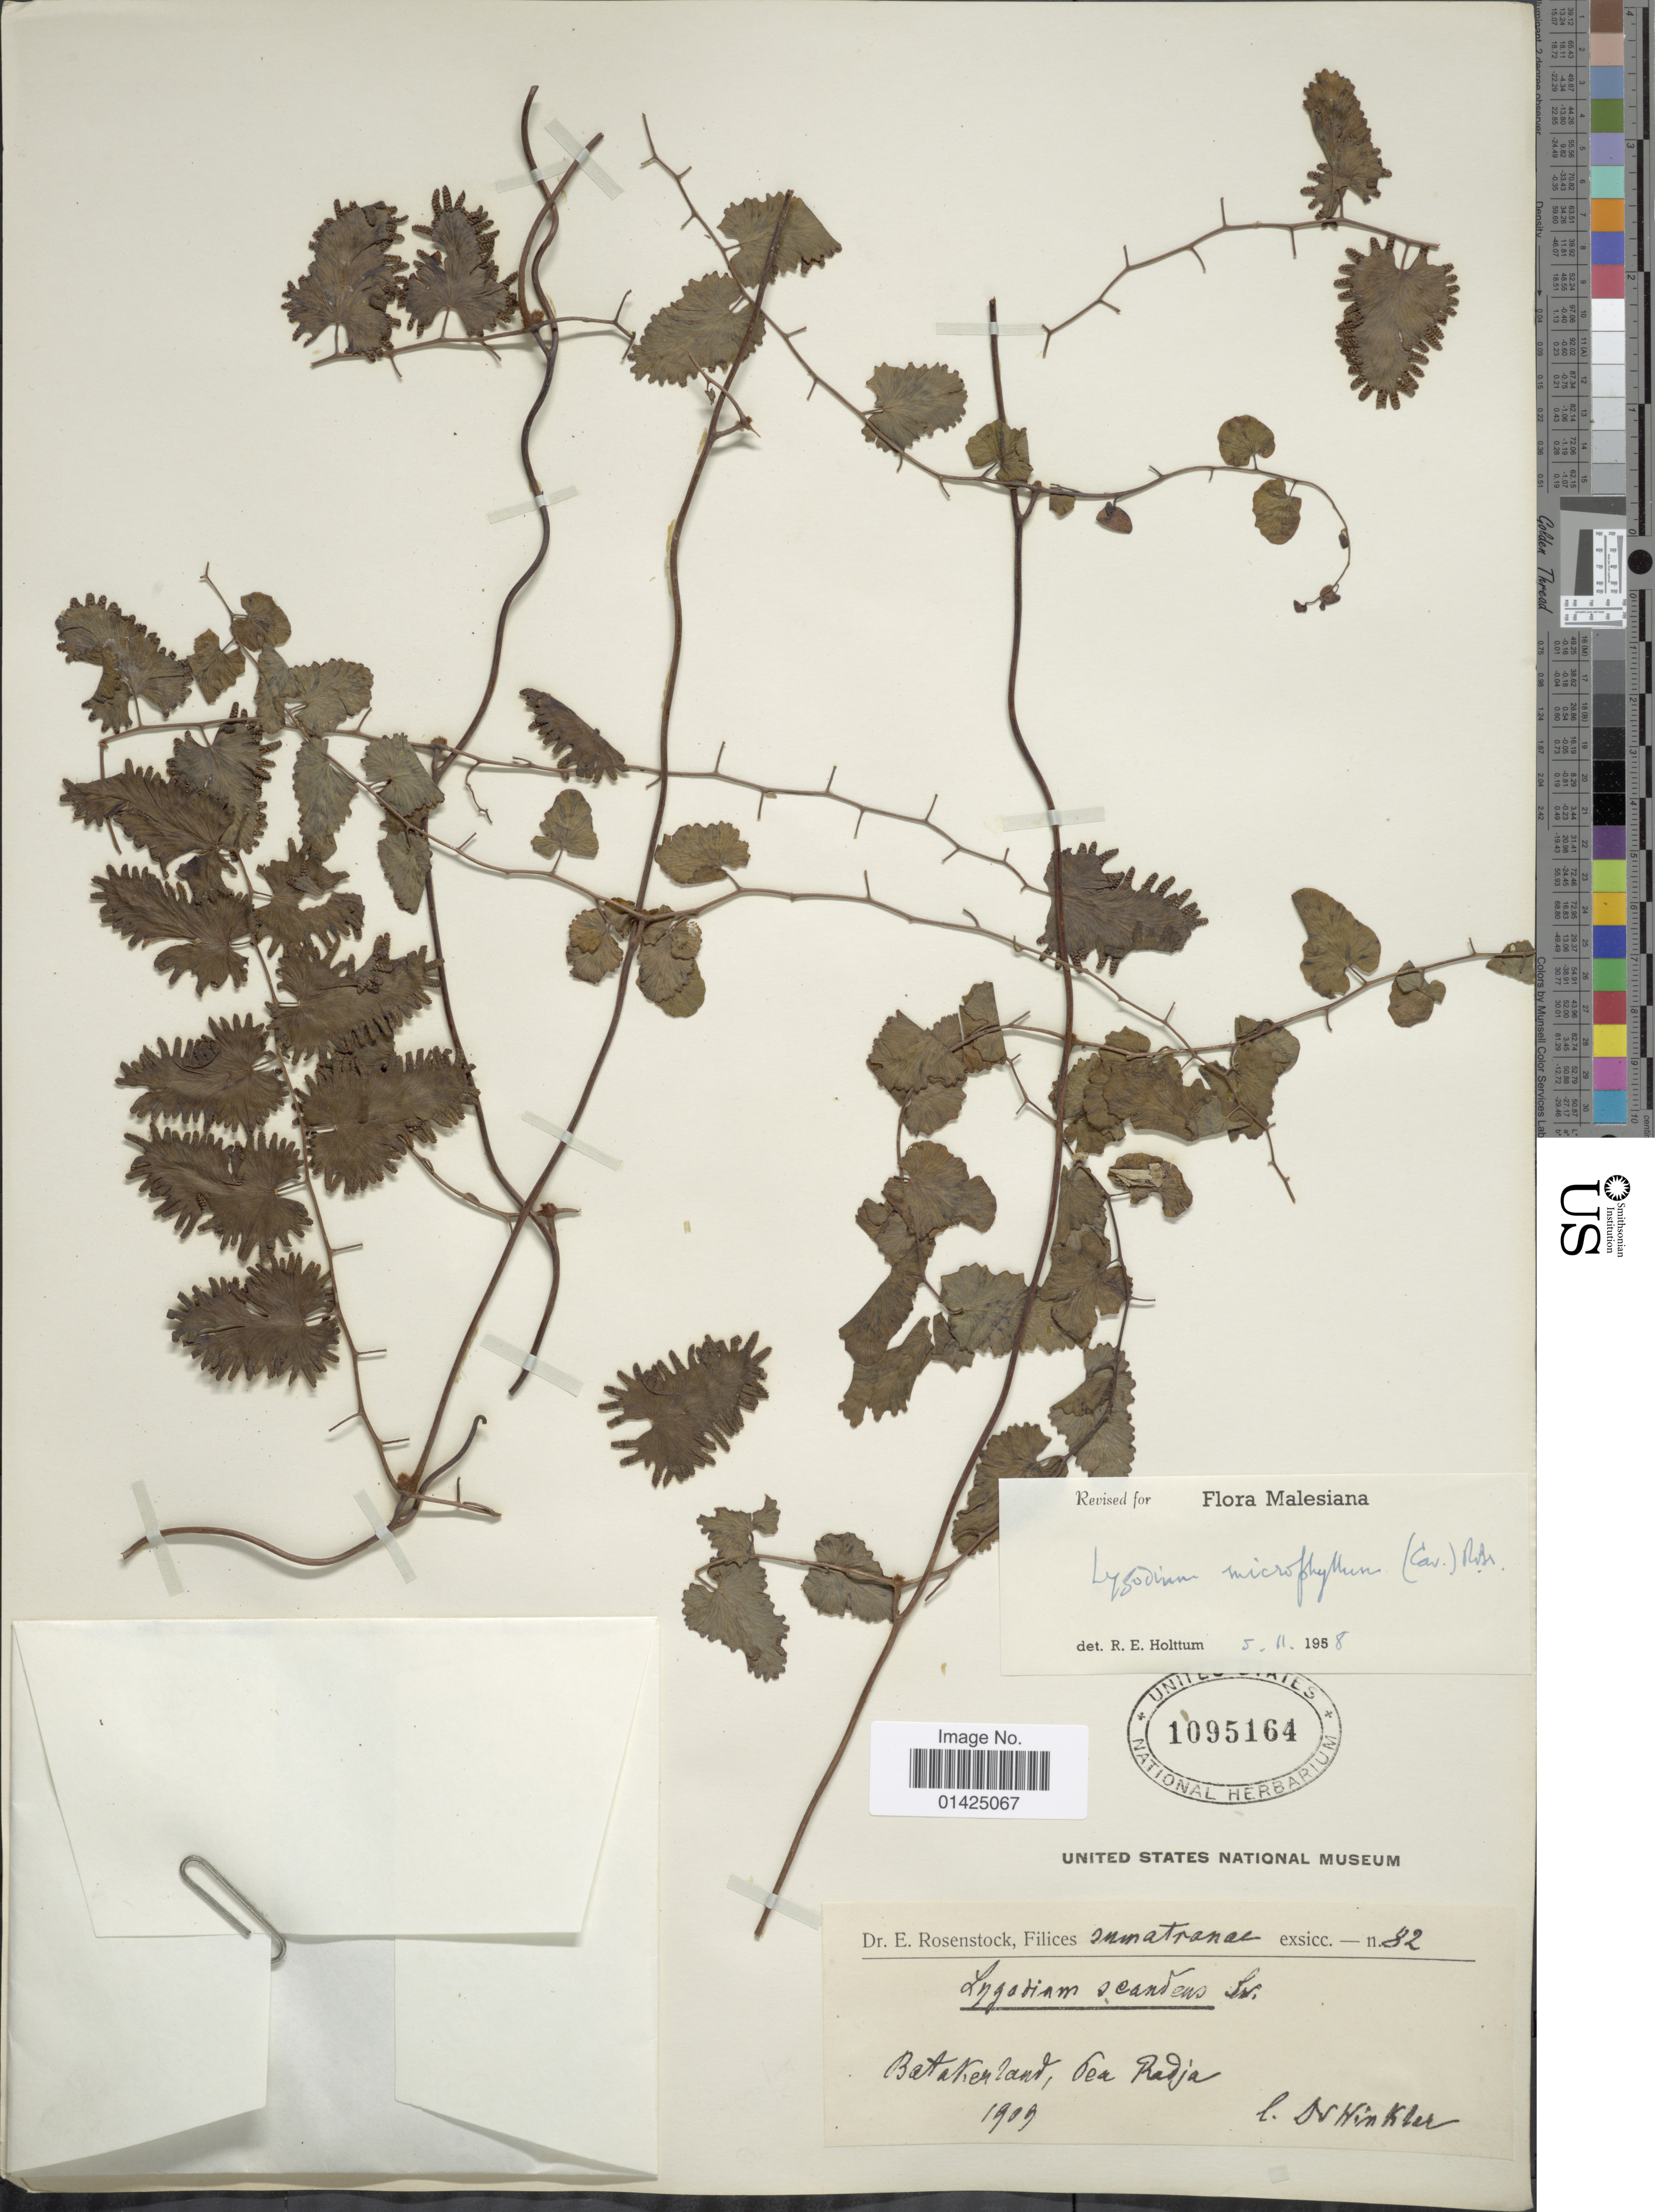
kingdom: Plantae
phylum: Tracheophyta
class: Polypodiopsida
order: Schizaeales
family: Lygodiaceae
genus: Lygodium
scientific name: Lygodium microphyllum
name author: (Cav.) R. Br.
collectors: E. Rosenstock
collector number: Exsicc 82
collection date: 1909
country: Indonesia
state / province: Sumatra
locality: Betarenland, bea Redja [interpreted]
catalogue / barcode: US 1095164